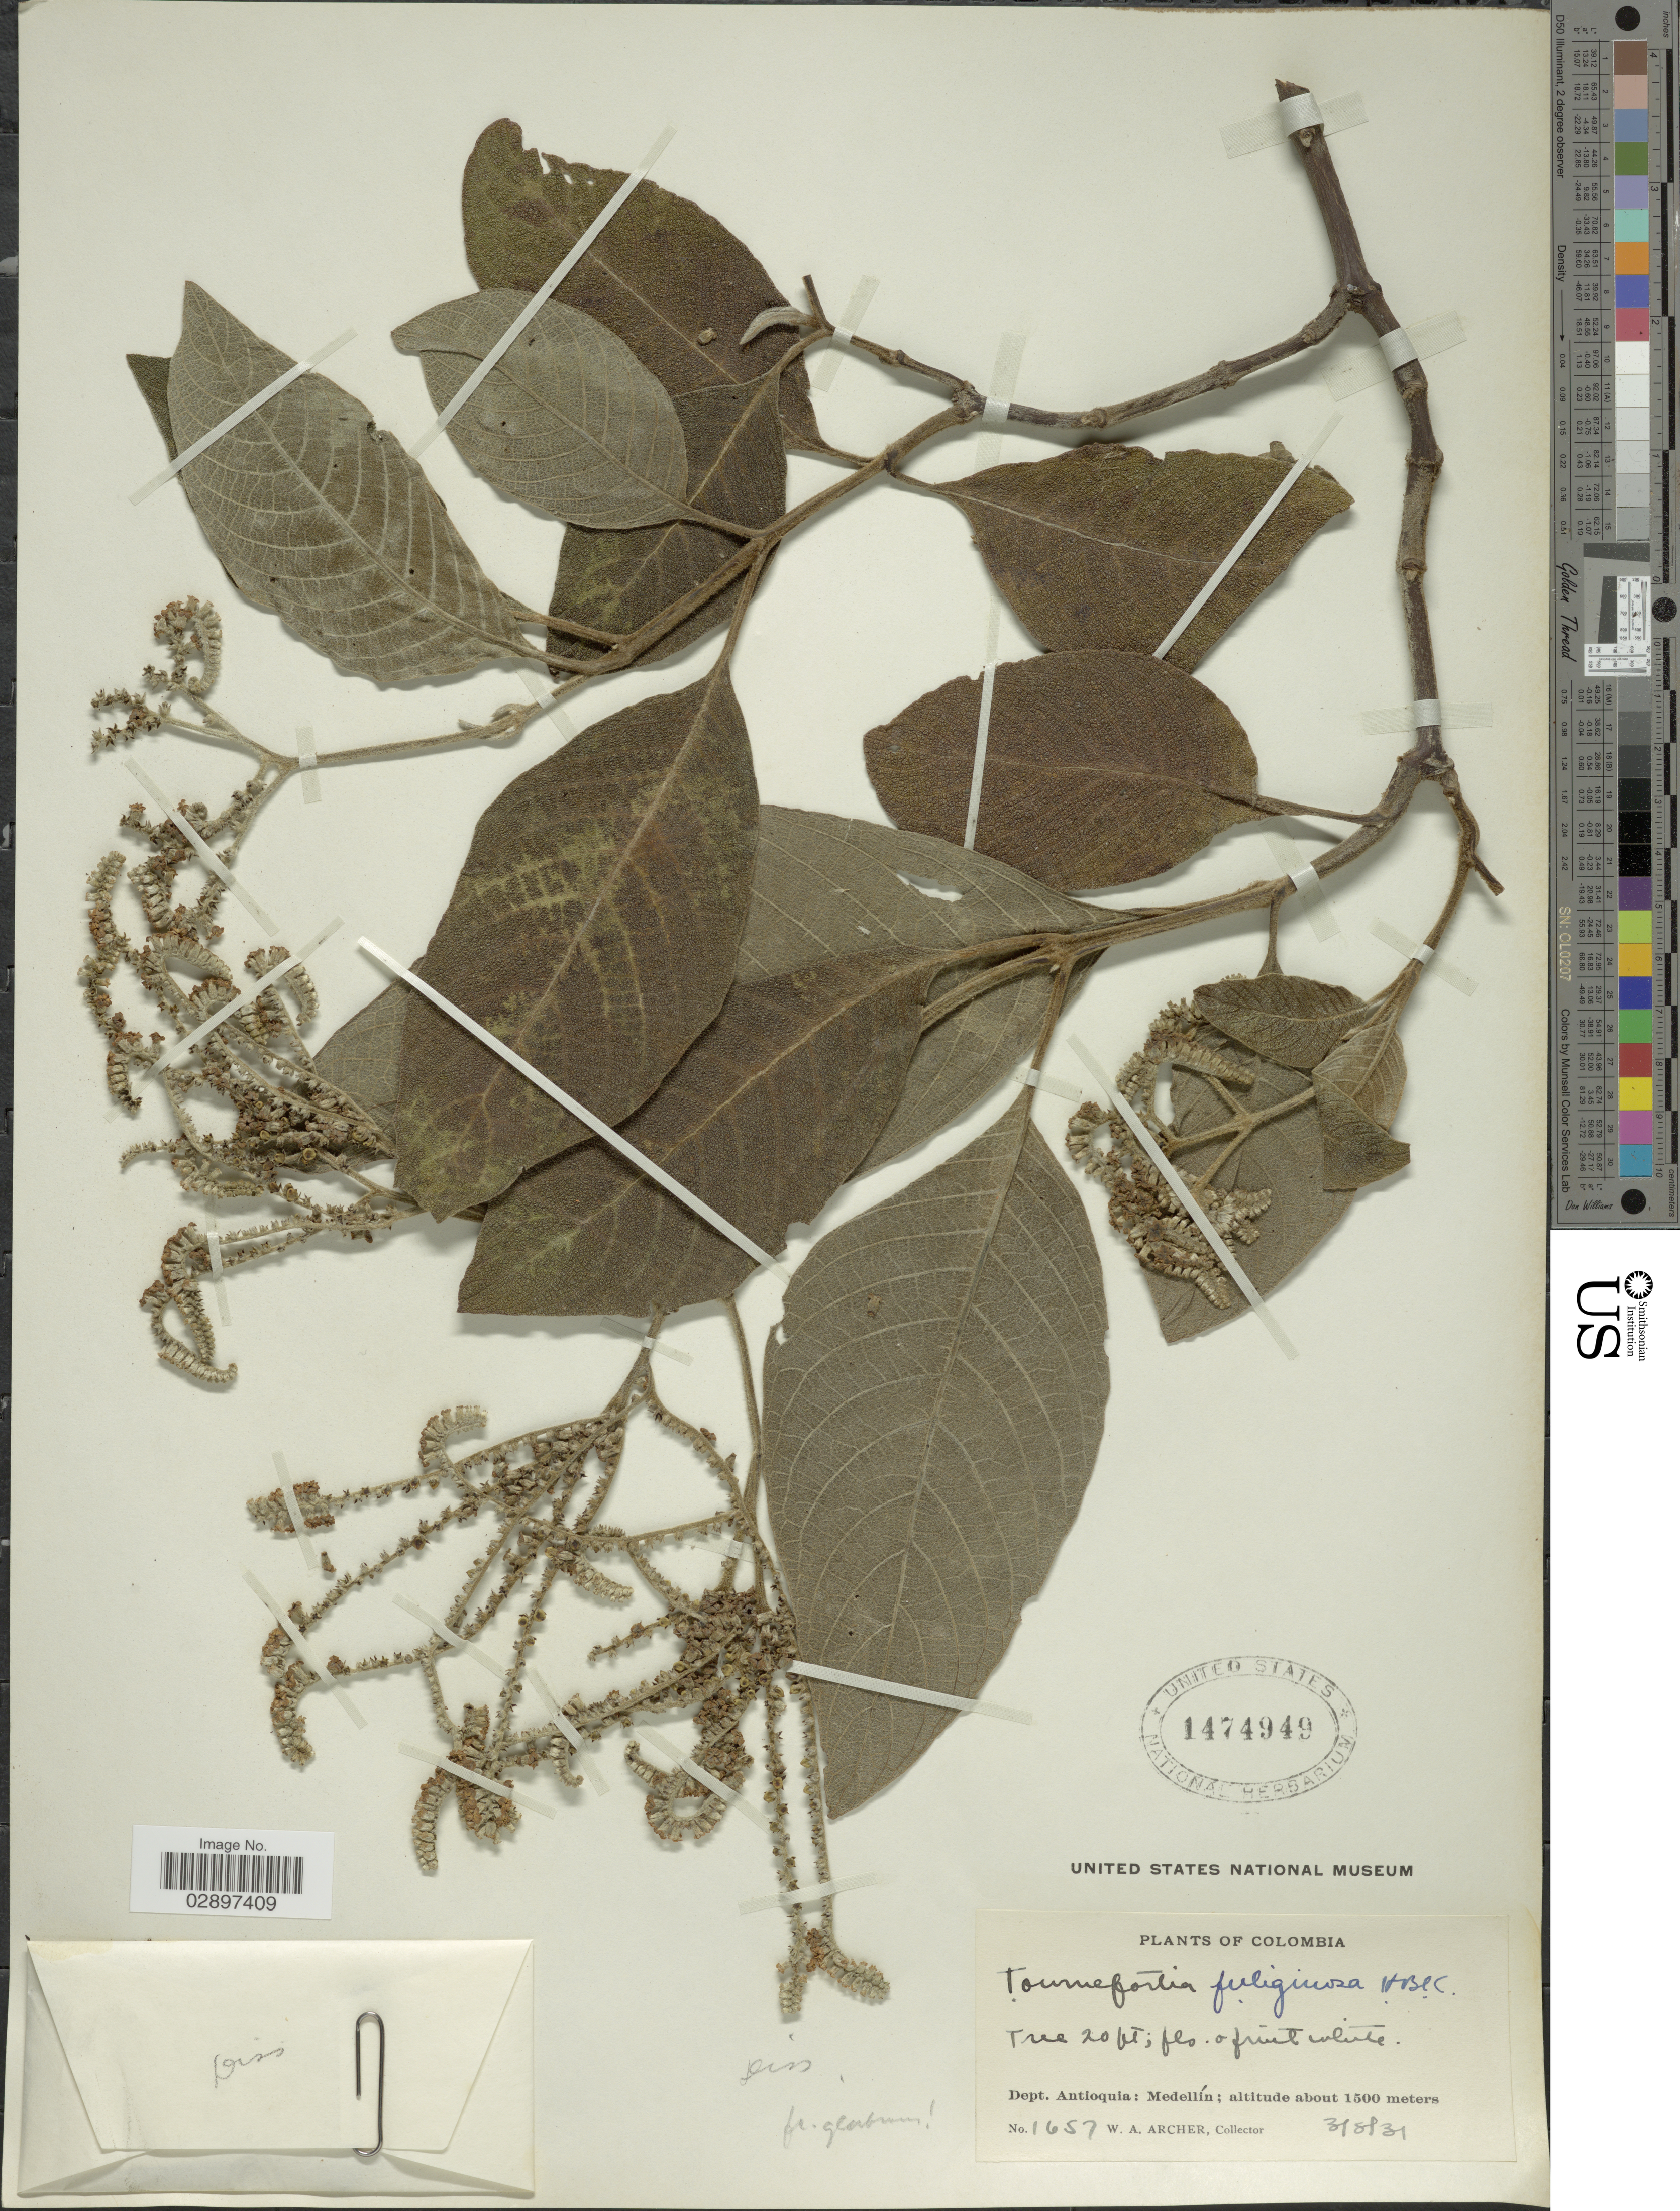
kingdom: Plantae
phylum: Tracheophyta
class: Magnoliopsida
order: Boraginales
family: Heliotropiaceae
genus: Tournefortia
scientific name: Tournefortia polystachya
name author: Ruiz & Pav.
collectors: W. Archer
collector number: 1657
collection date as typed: Transcribed d/m/y: 3/8/31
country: Colombia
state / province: Antioquia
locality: Dept. Antioquia: Medellín.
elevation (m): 1500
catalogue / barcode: US 1474949